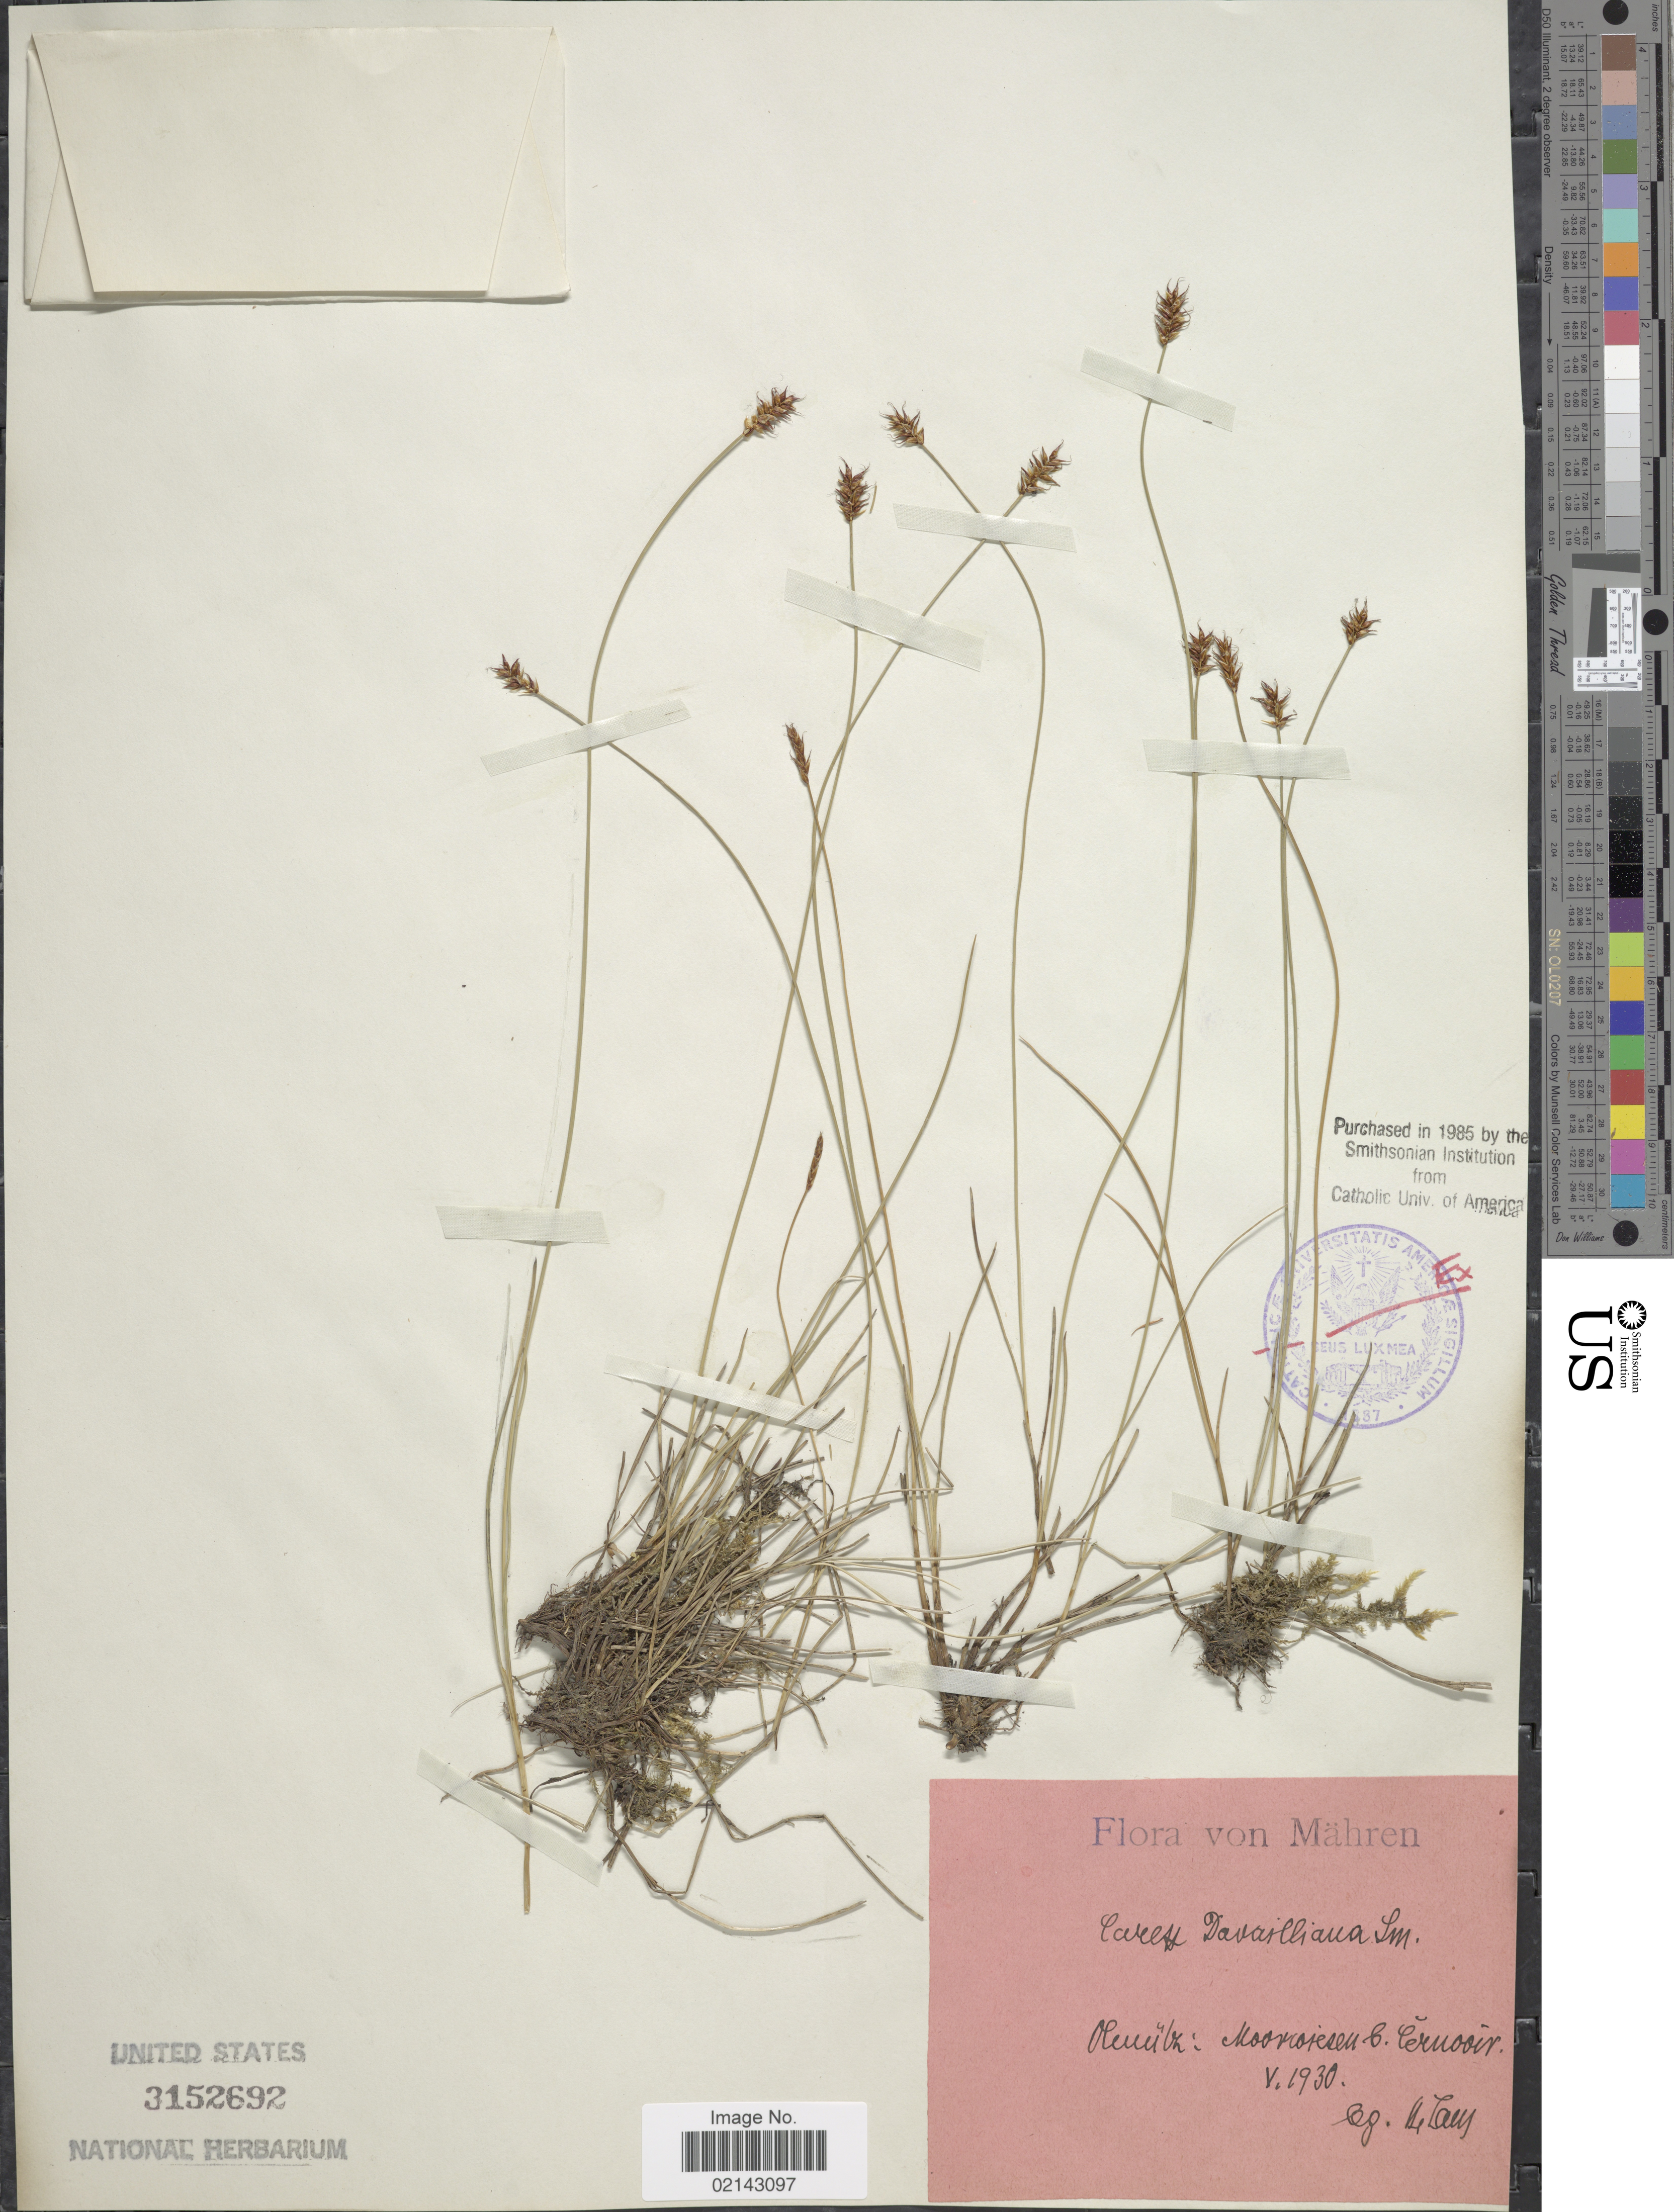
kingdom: Plantae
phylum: Tracheophyta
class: Liliopsida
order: Poales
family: Cyperaceae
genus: Carex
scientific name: Carex davalliana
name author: Sm.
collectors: H. Laus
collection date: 1930-05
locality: Mahren. Munutz: Mooroiesen C. Cruooir [interpreted]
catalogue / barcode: US 3152692